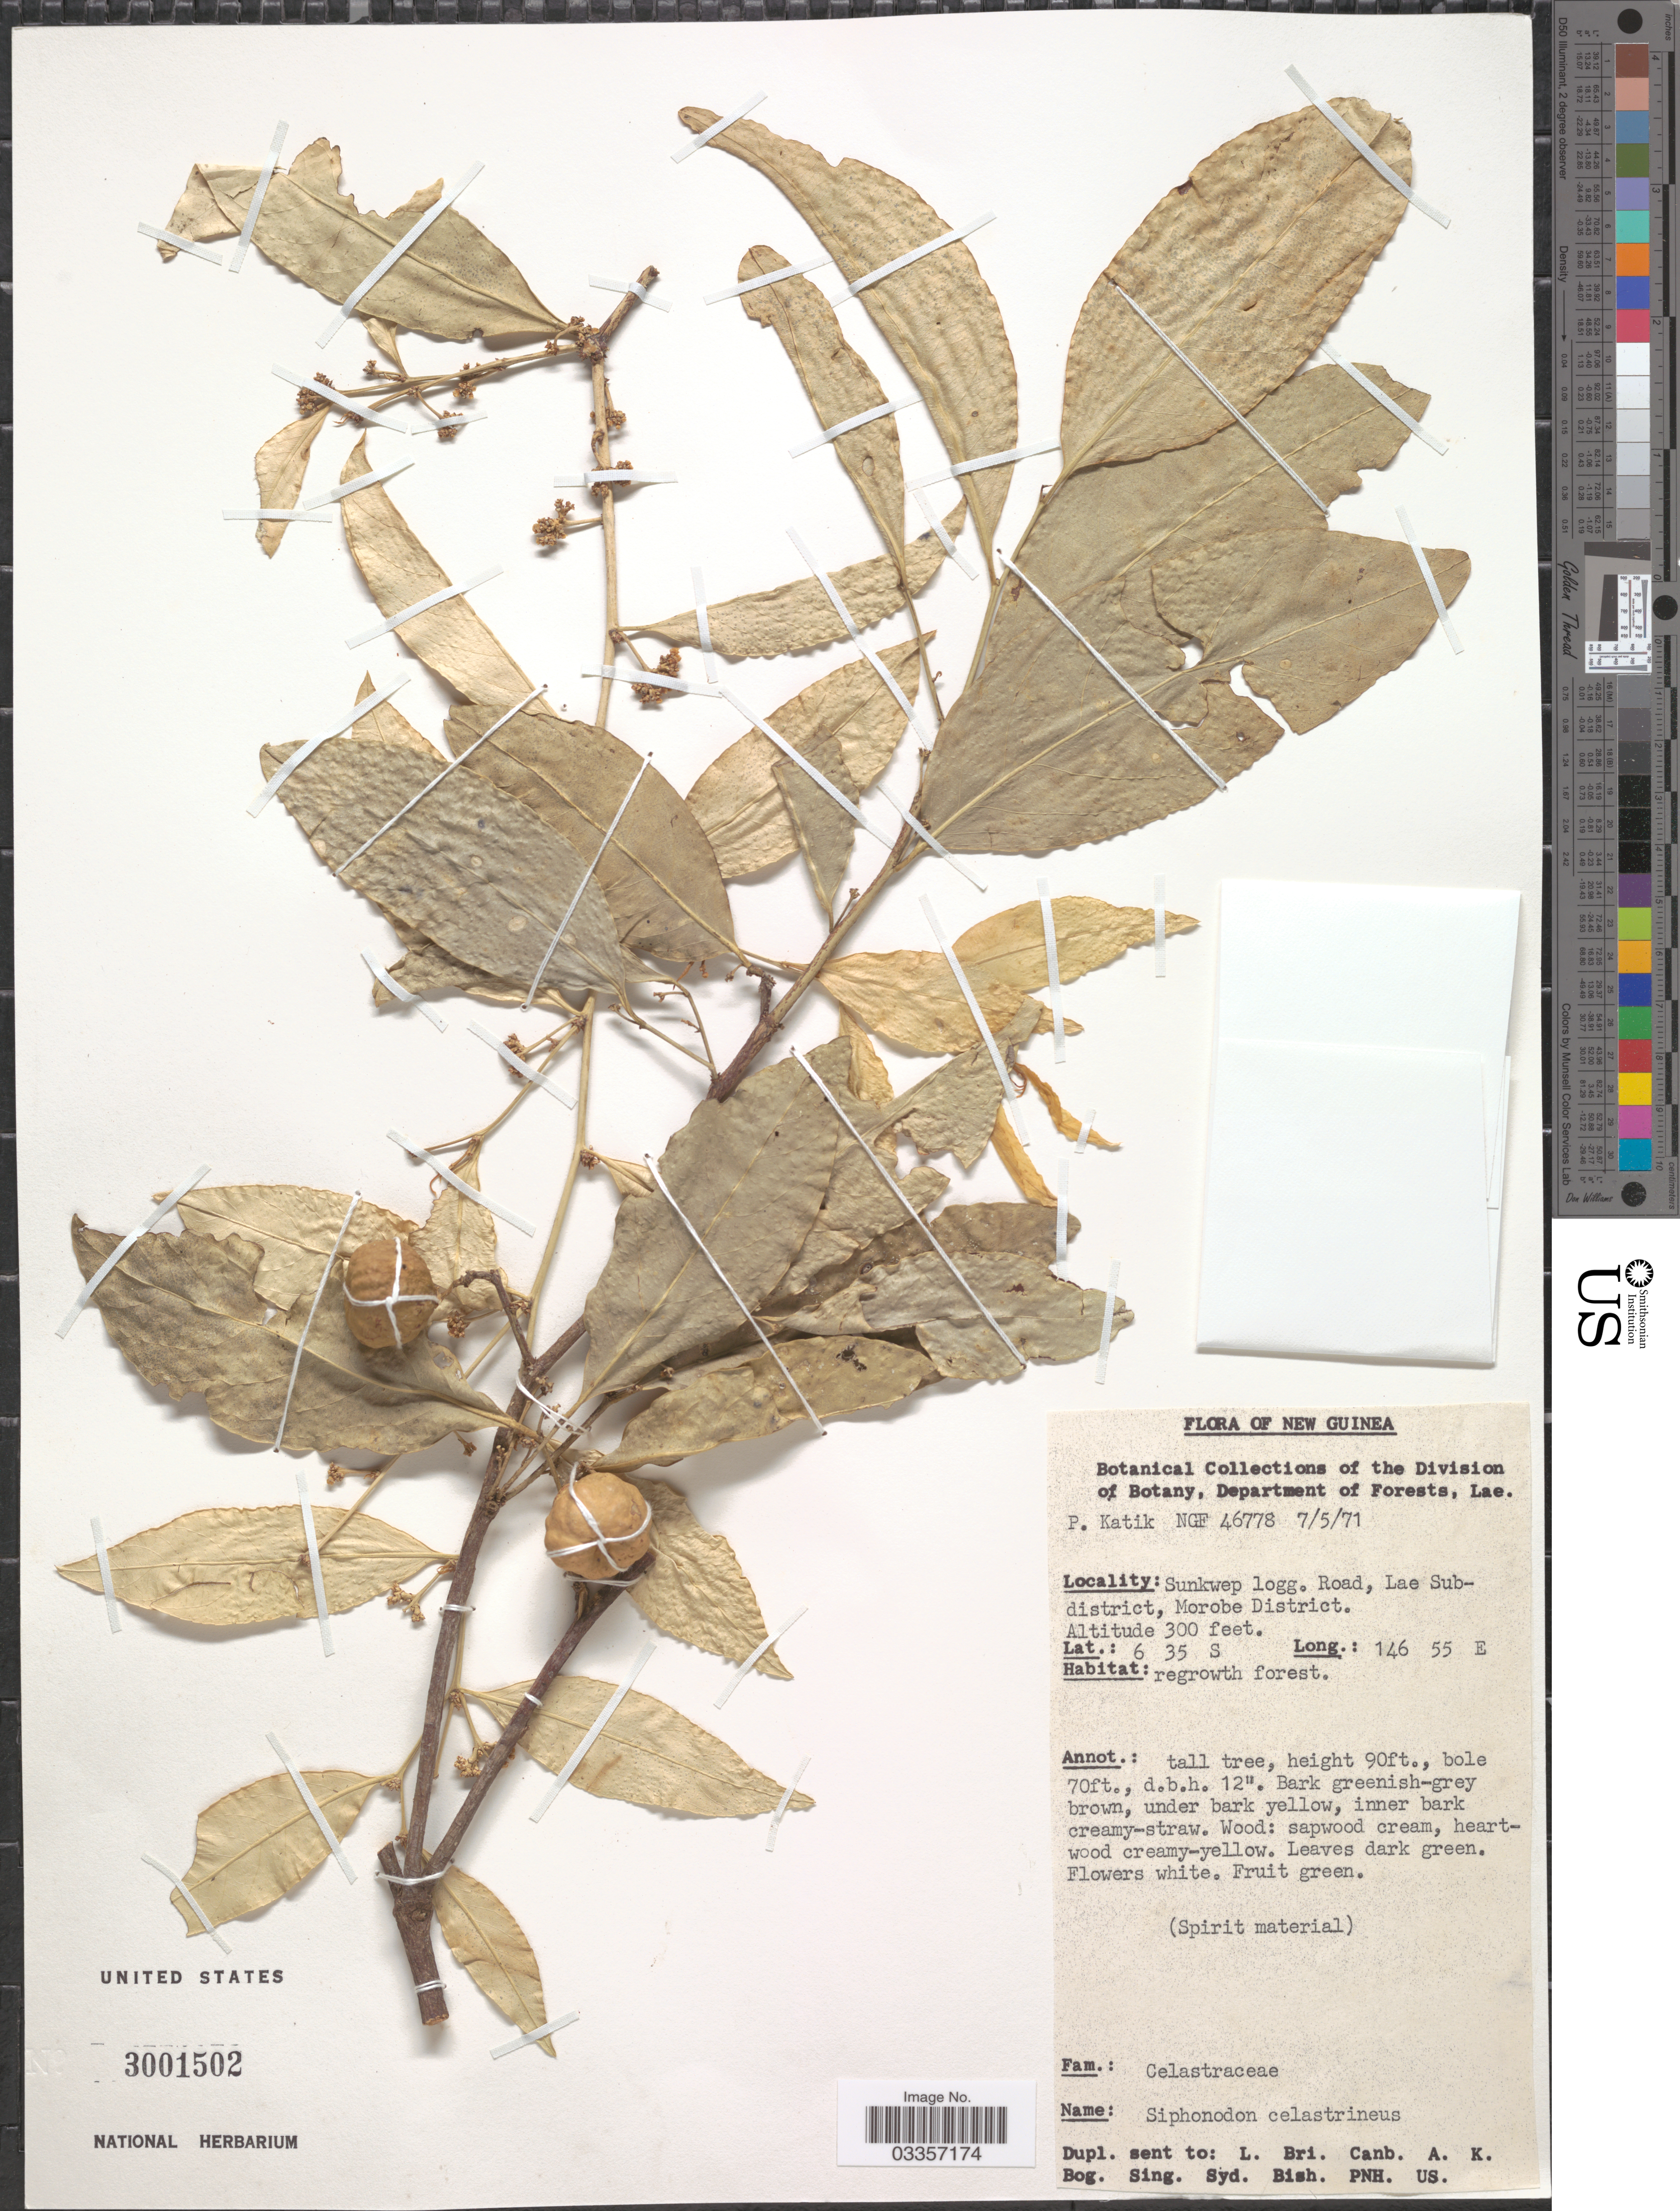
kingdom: Plantae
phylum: Tracheophyta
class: Magnoliopsida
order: Celastrales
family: Celastraceae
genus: Siphonodon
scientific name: Siphonodon celastrineus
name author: Griff.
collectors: P. Katik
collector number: NGF46778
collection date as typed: Transcribed d/m/y: 7/5/71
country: Papua New Guinea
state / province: Morobe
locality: New Guinea, Sunkwep logg. Road, Lae Subdistrict, Morobe District.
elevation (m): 91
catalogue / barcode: US 3001502